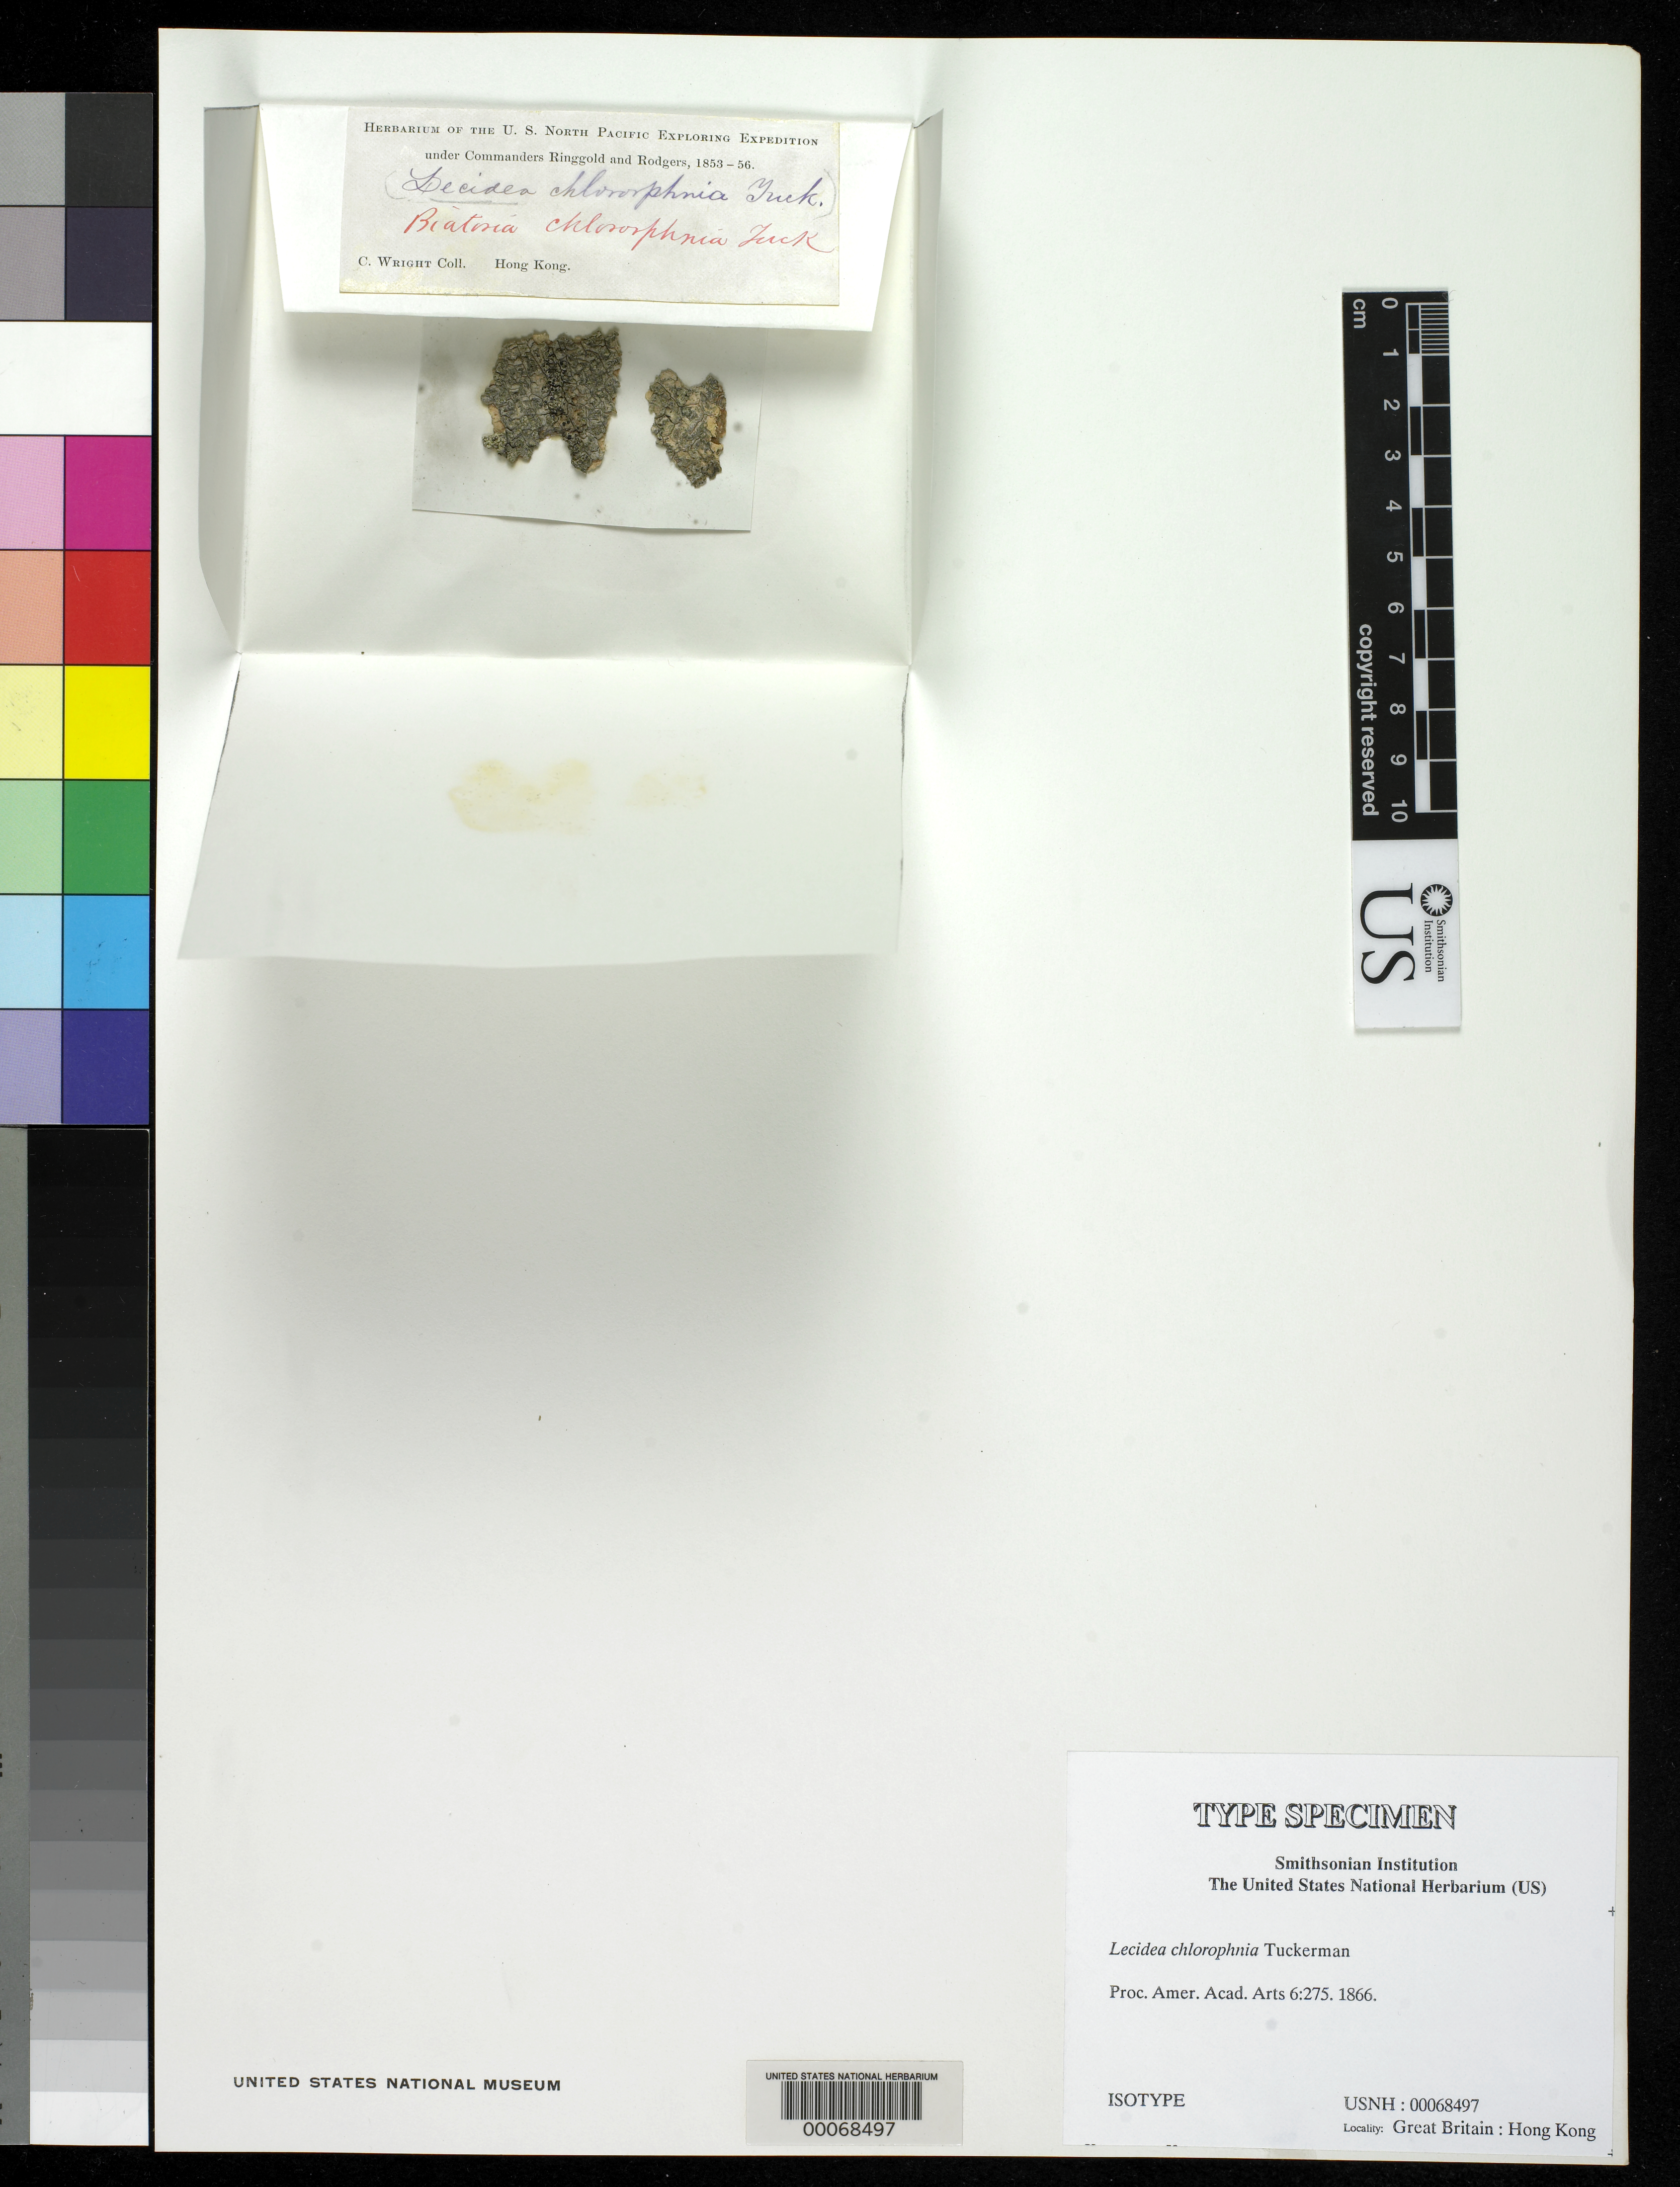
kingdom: Fungi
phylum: Ascomycota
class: Lecanoromycetes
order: Lecideales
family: Lecideaceae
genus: Lecidea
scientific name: Lecidea chlorophnia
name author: Tuck.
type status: Isotype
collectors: C. Wright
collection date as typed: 1853 to -- --- 1856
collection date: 1853/1856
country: China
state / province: Hong Kong